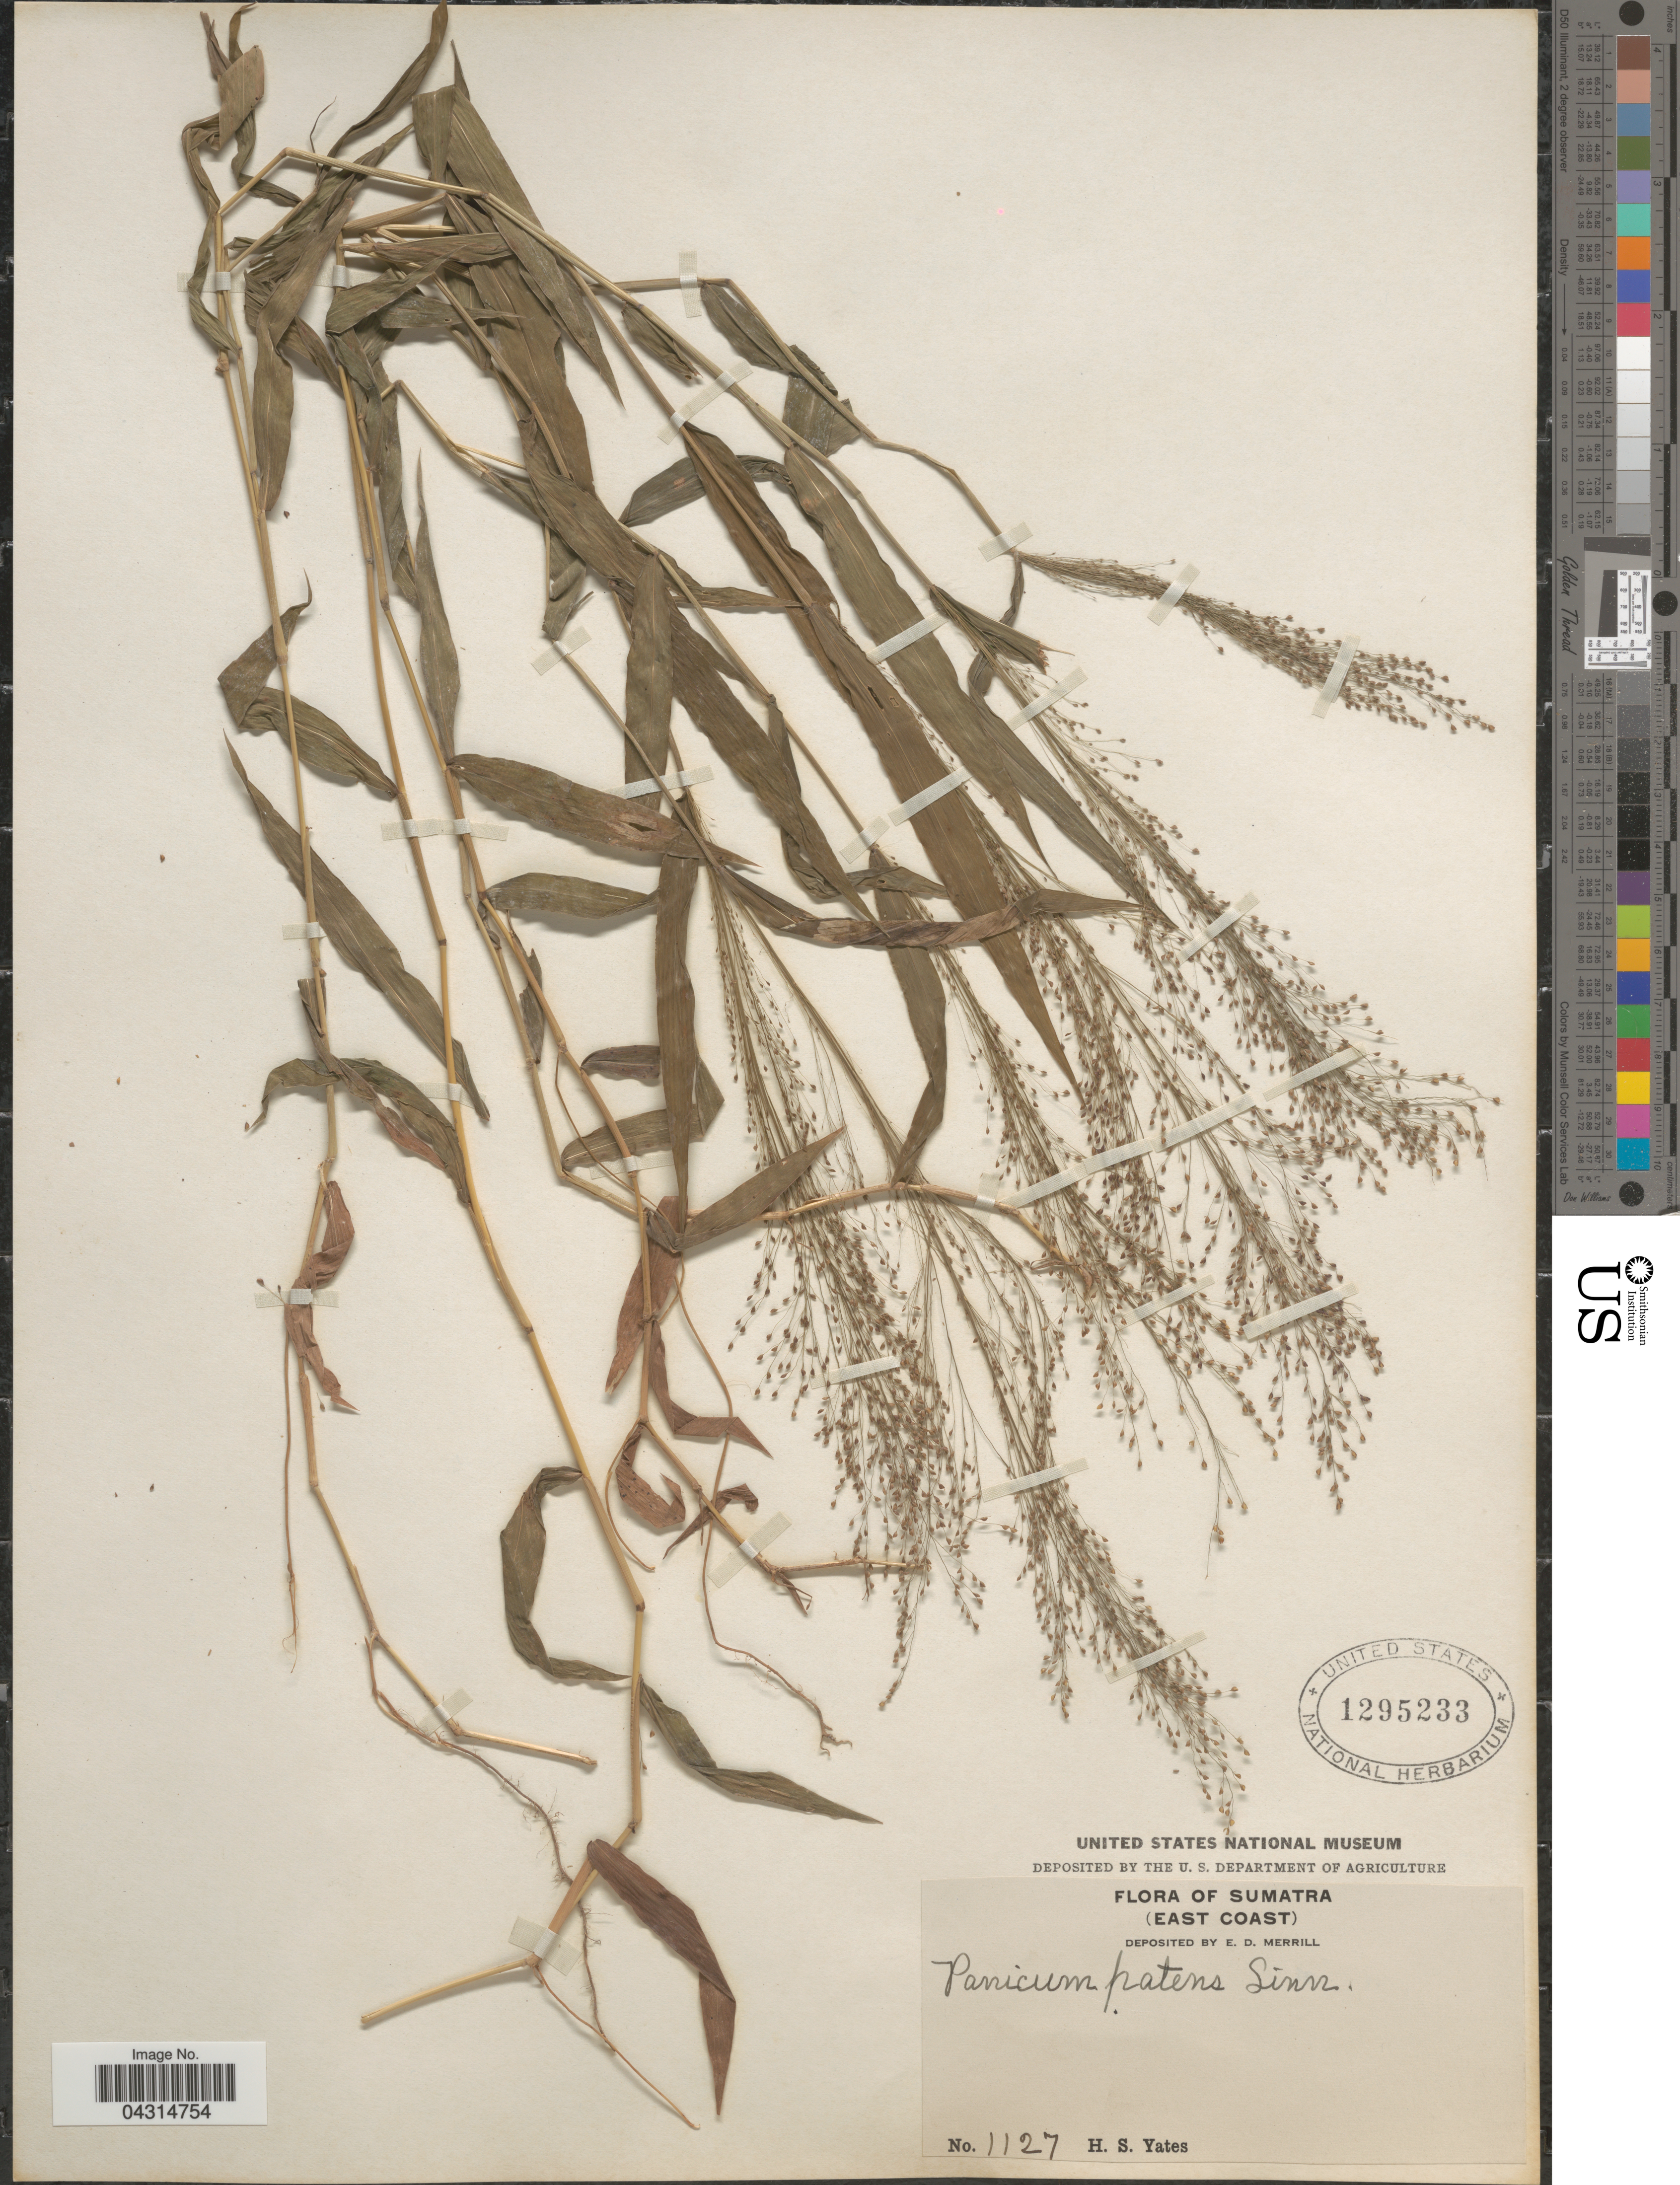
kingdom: Plantae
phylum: Tracheophyta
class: Liliopsida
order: Poales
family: Poaceae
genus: Cyrtococcum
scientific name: Cyrtococcum sp.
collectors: H. S. Yates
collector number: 1127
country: Indonesia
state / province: Sumatra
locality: (East Coast).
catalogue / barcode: US 1295233